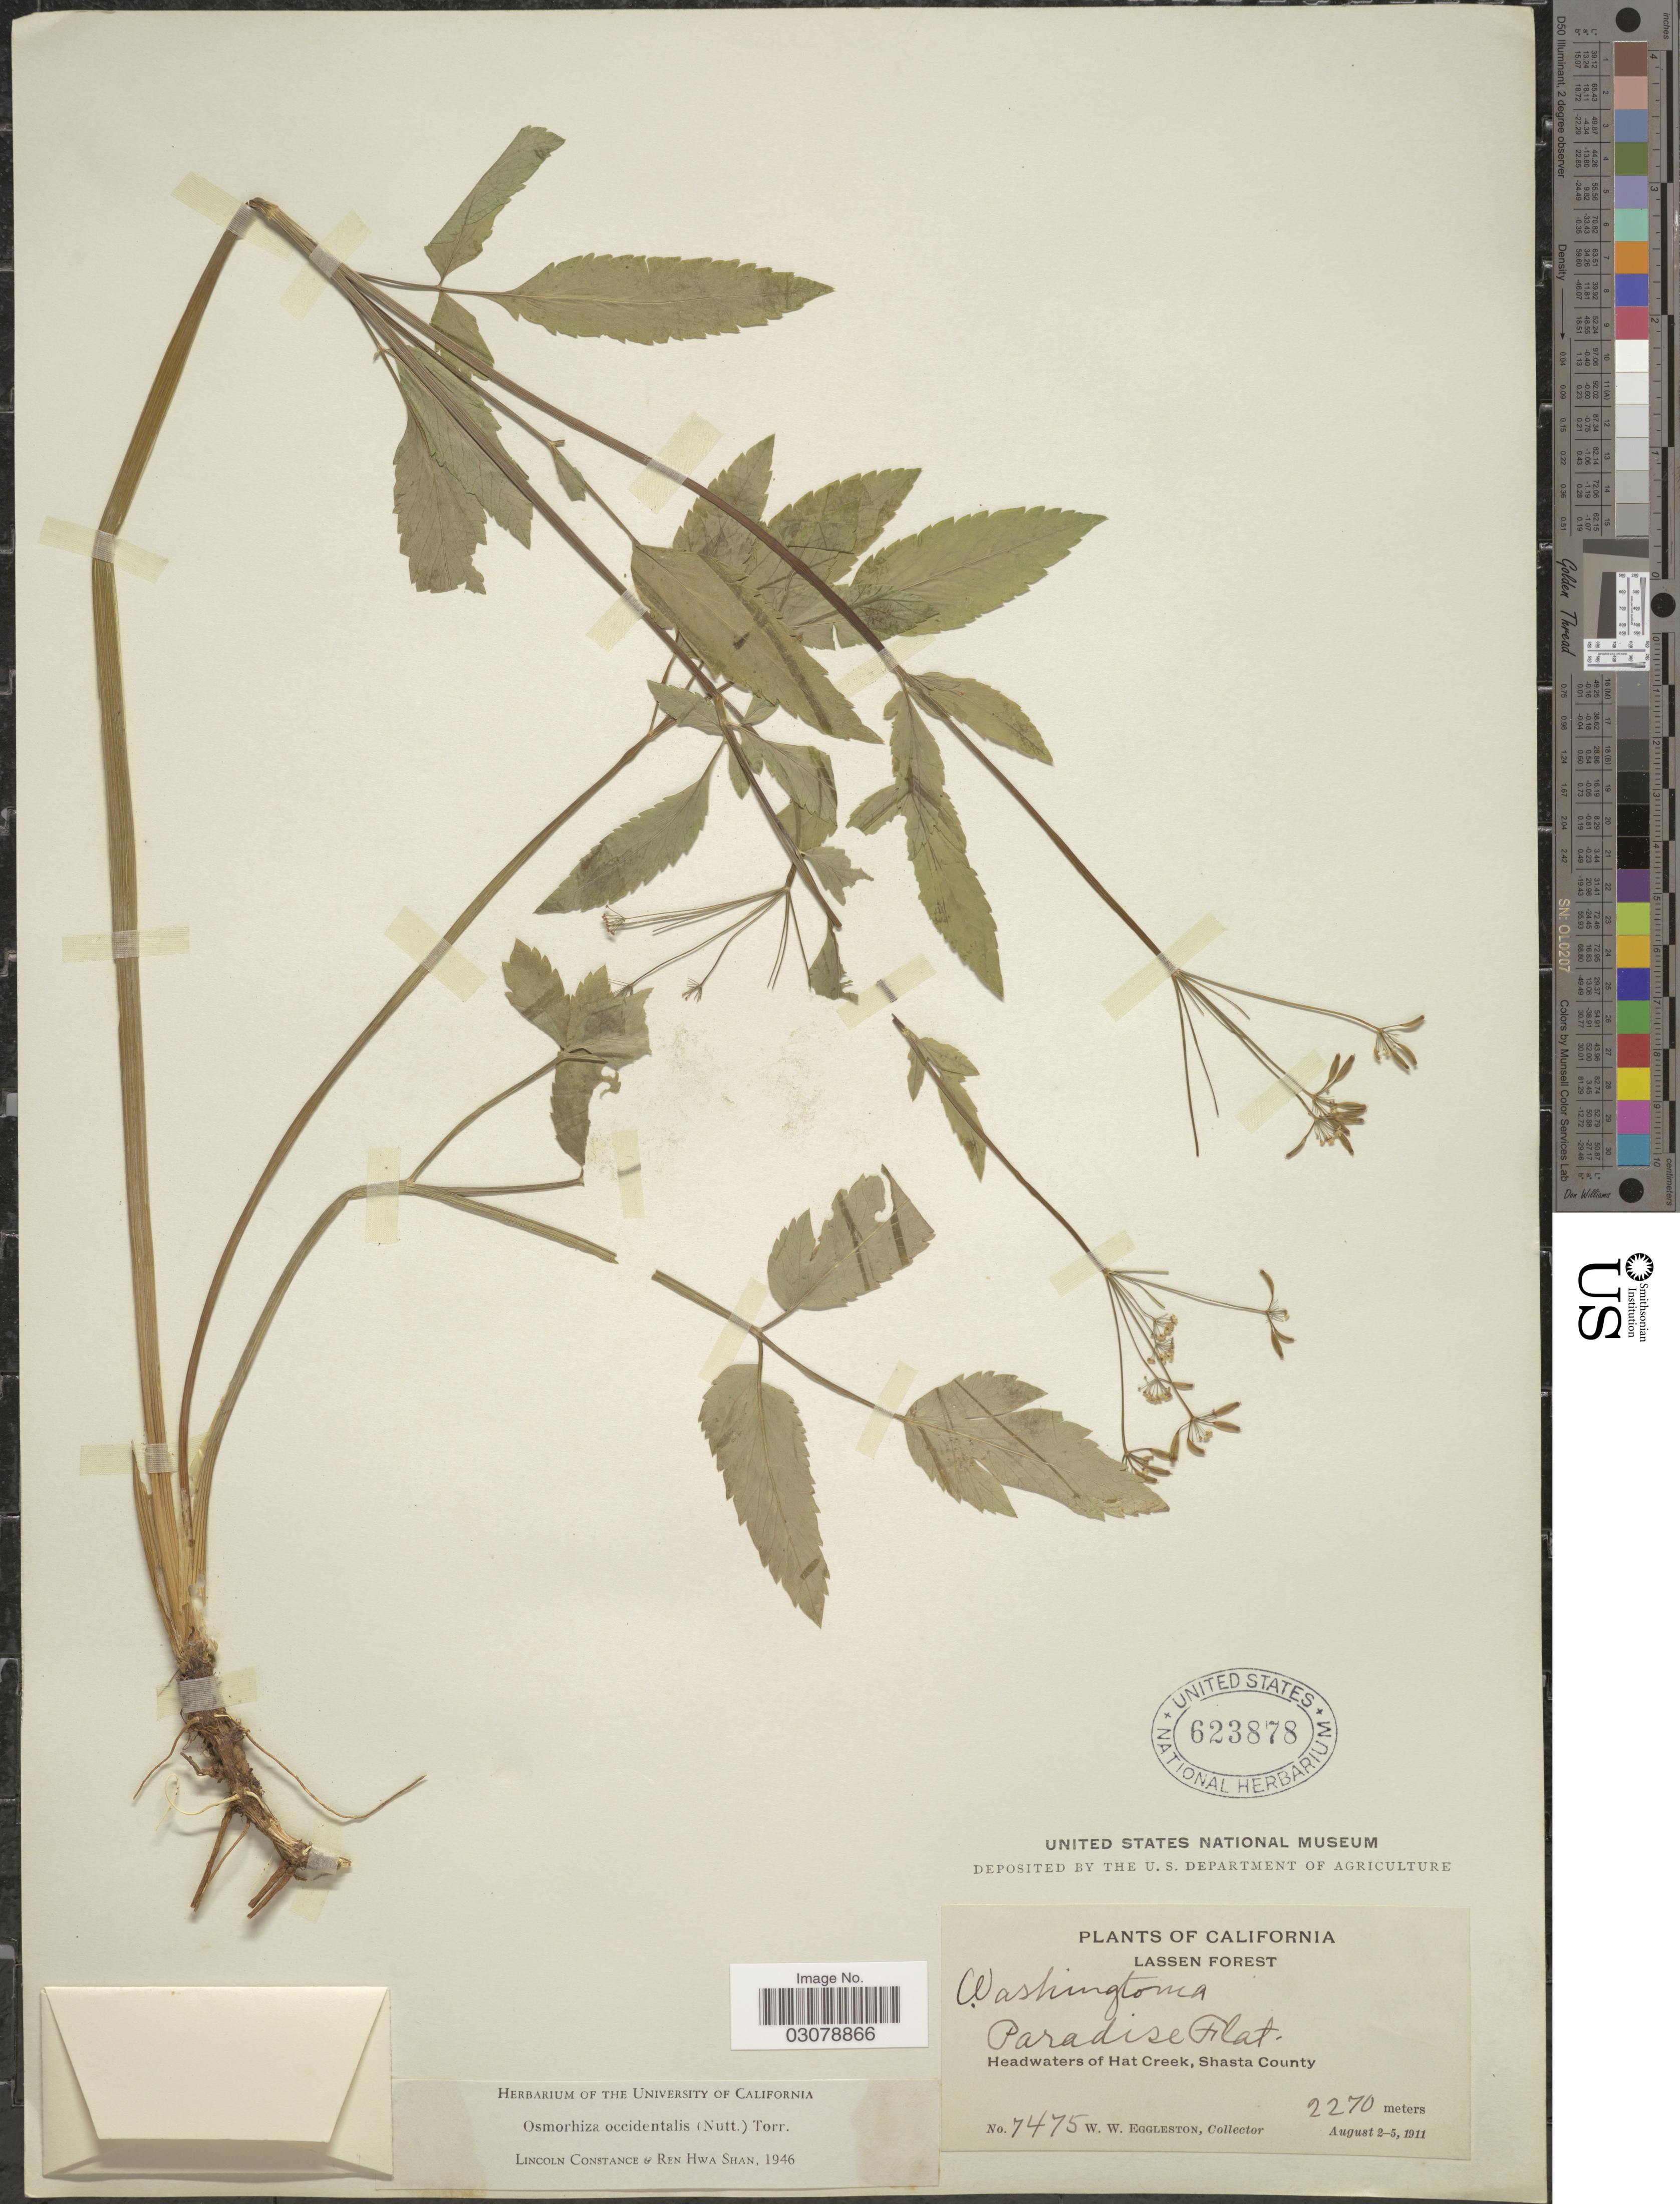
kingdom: Plantae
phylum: Tracheophyta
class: Magnoliopsida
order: Apiales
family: Apiaceae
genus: Osmorhiza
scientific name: Osmorhiza occidentalis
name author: (Nutt.) Torr.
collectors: W. W. Eggleston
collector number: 7475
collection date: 1911-08-02/1911-08-05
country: United States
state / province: California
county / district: Shasta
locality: Lassen Forest, Headwaters of Hat Creek, Shasta County, Paradise Flat.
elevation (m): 2270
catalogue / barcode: US 623878